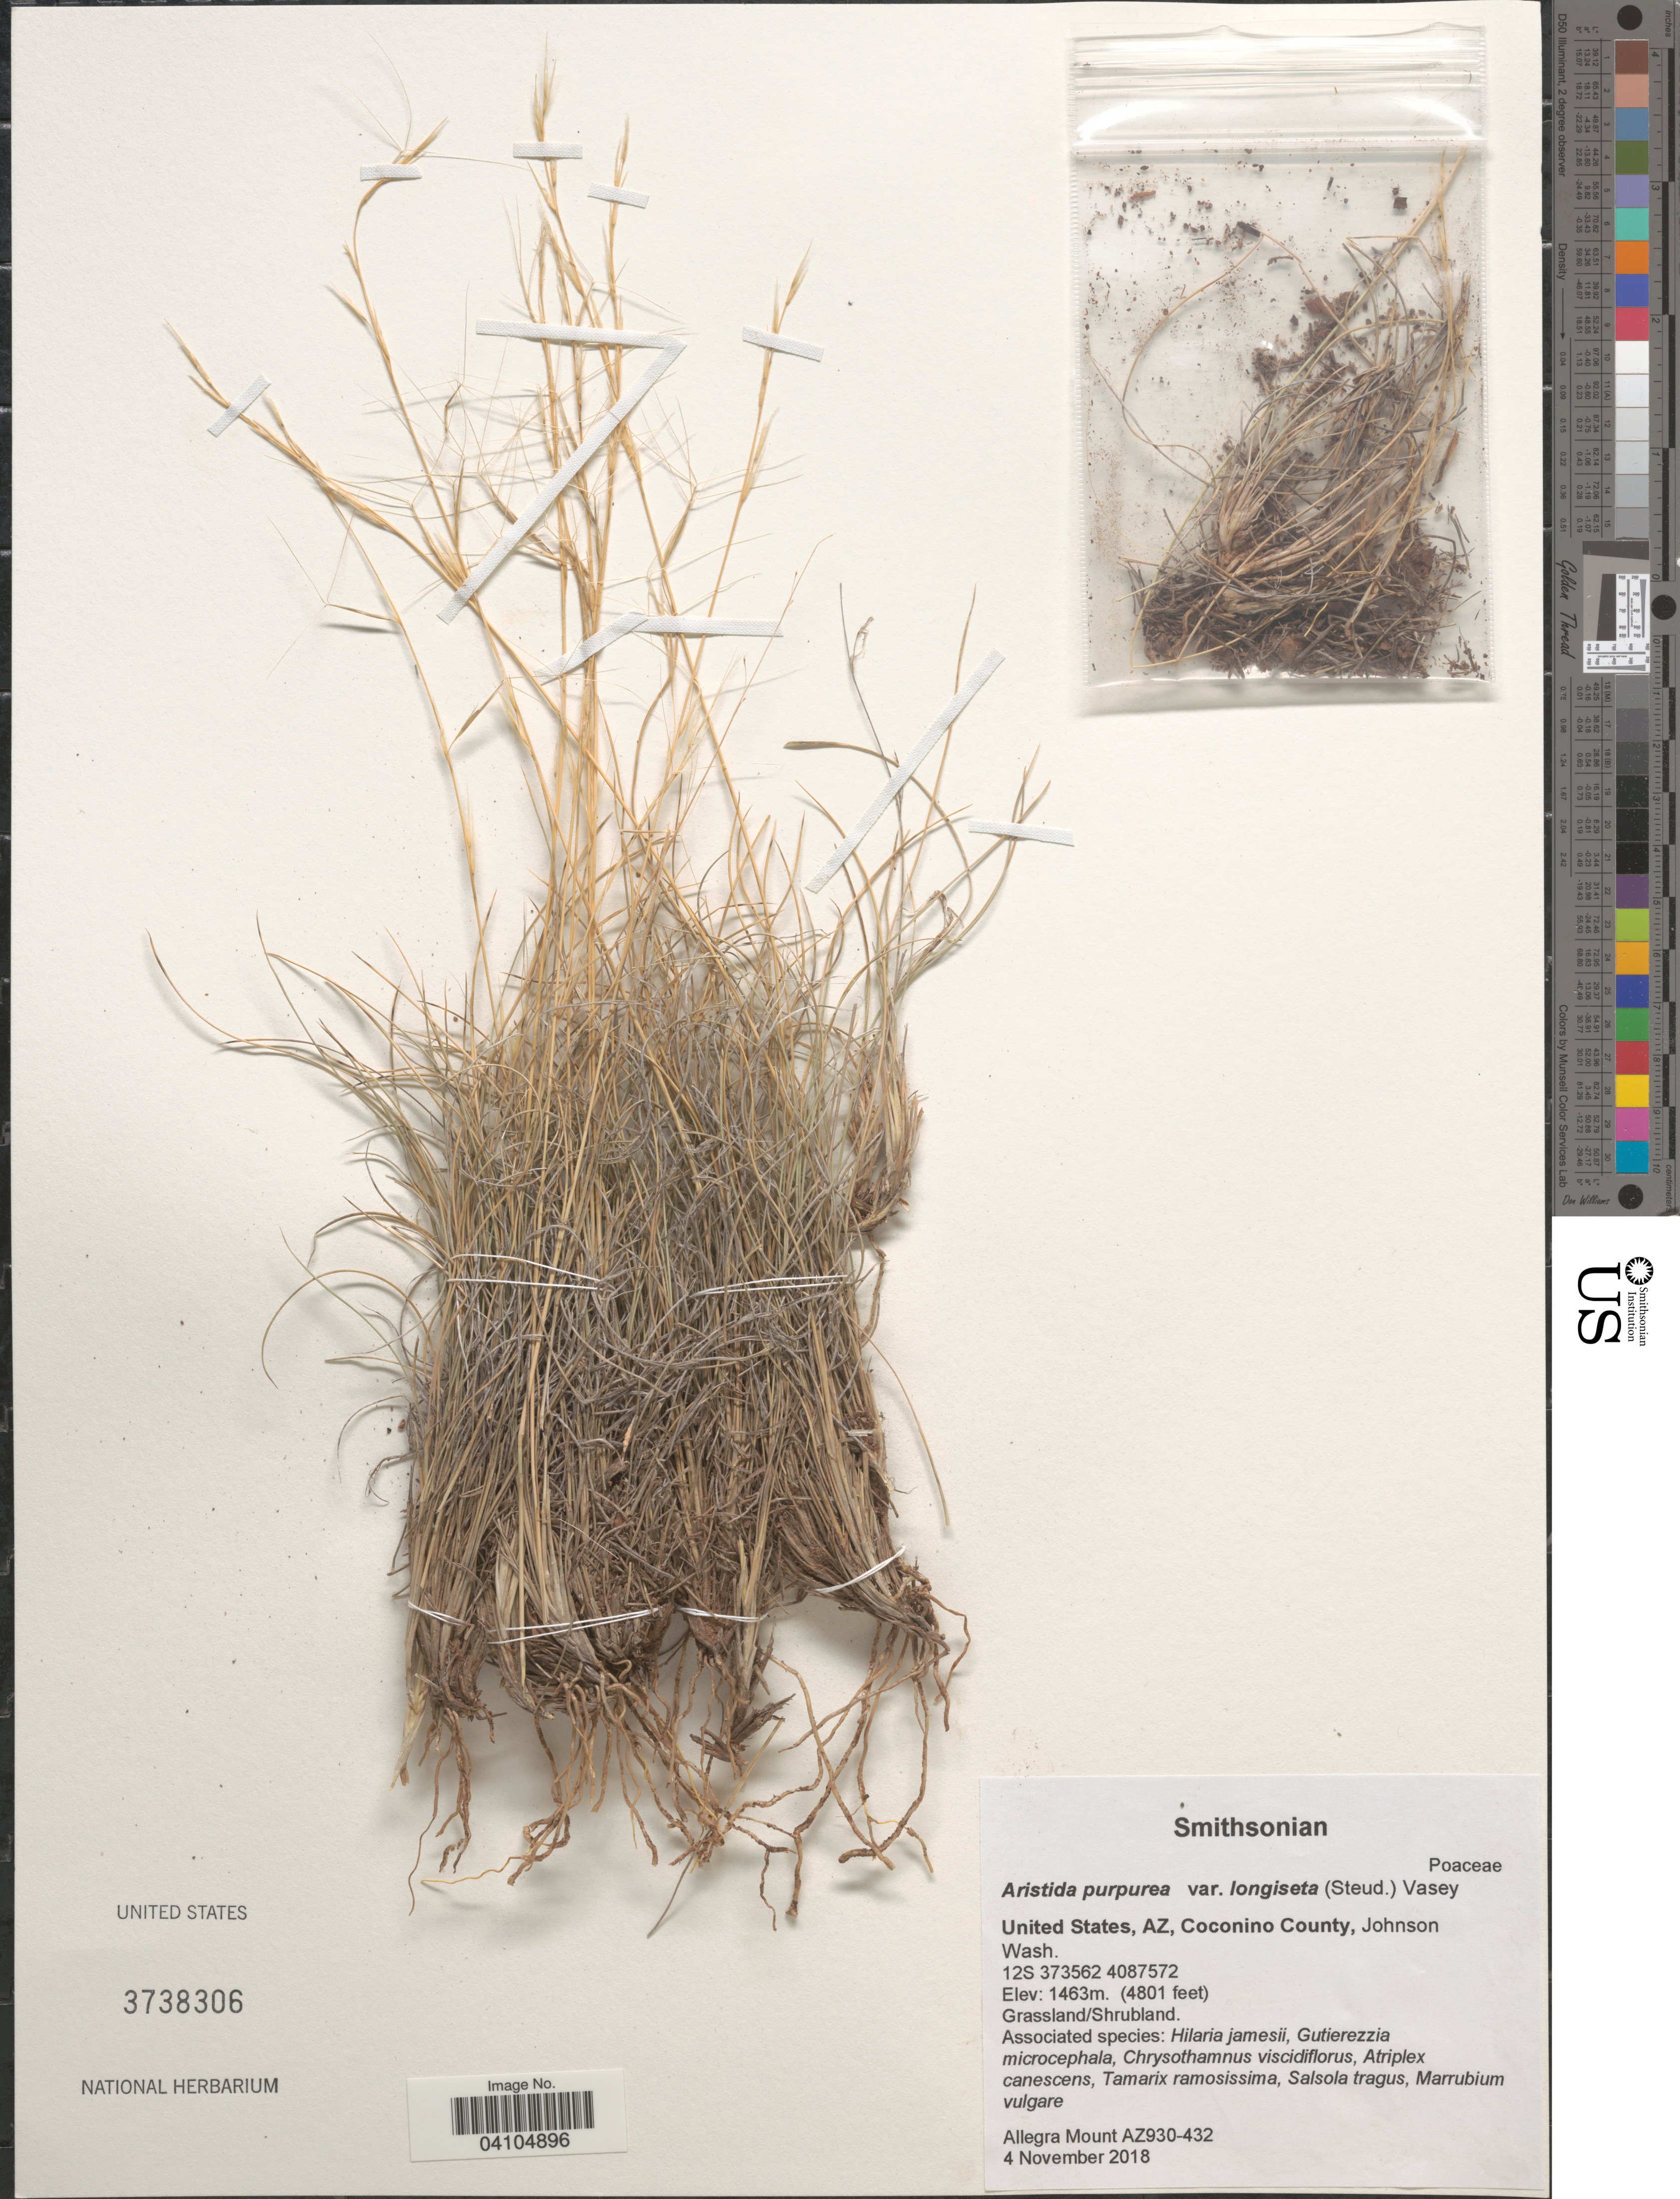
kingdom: Plantae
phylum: Tracheophyta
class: Liliopsida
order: Poales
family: Poaceae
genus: Aristida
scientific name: Aristida purpurea var. longiseta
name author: (Steud.) Vasey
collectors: A. Mount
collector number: AZ930-432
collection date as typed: Transcribed d/m/y: 4/11/2018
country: United States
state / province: Arizona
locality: Coconino County, Johnson Wash. 12S 373562 4087572.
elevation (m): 1463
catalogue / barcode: US 3738306